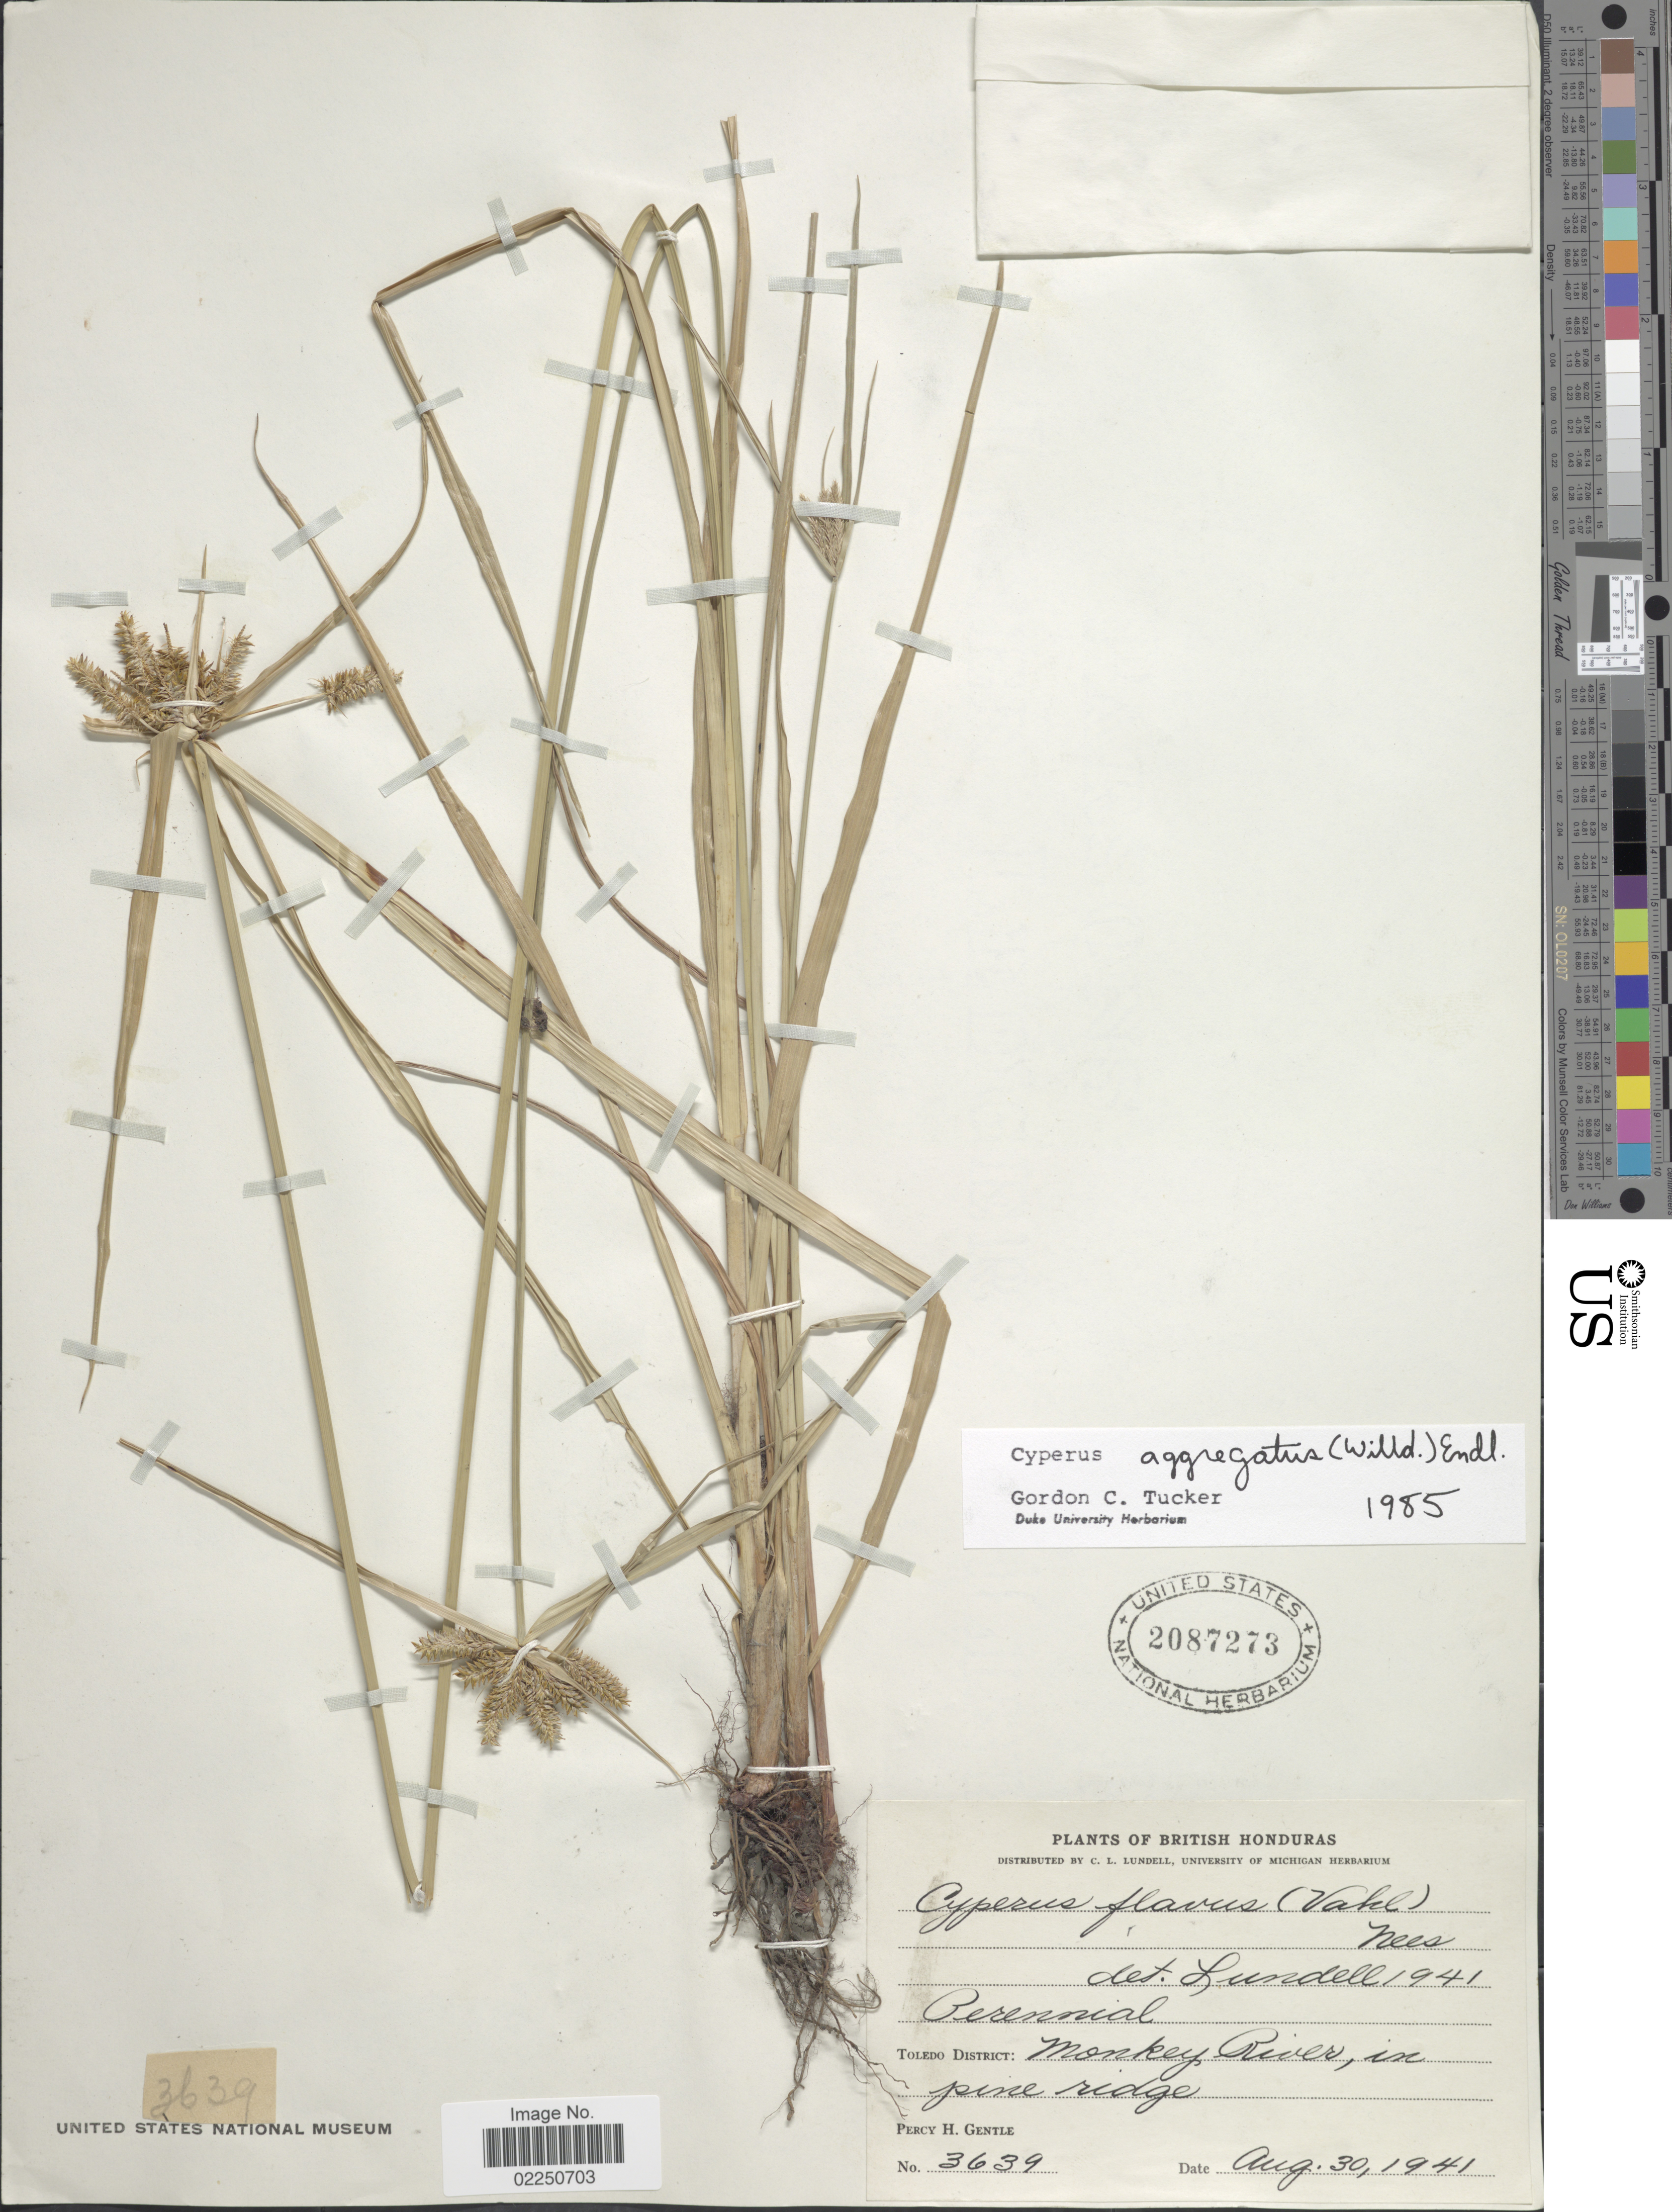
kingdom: Plantae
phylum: Tracheophyta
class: Liliopsida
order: Poales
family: Cyperaceae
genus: Cyperus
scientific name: Cyperus aggregatus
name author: (Willd.) Endl.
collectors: P. H. Gentle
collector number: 3639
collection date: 1941-08-30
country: Belize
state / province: Toledo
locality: British Honduras. Toledo District: Monkey River, in pine ridge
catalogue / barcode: US 2087273